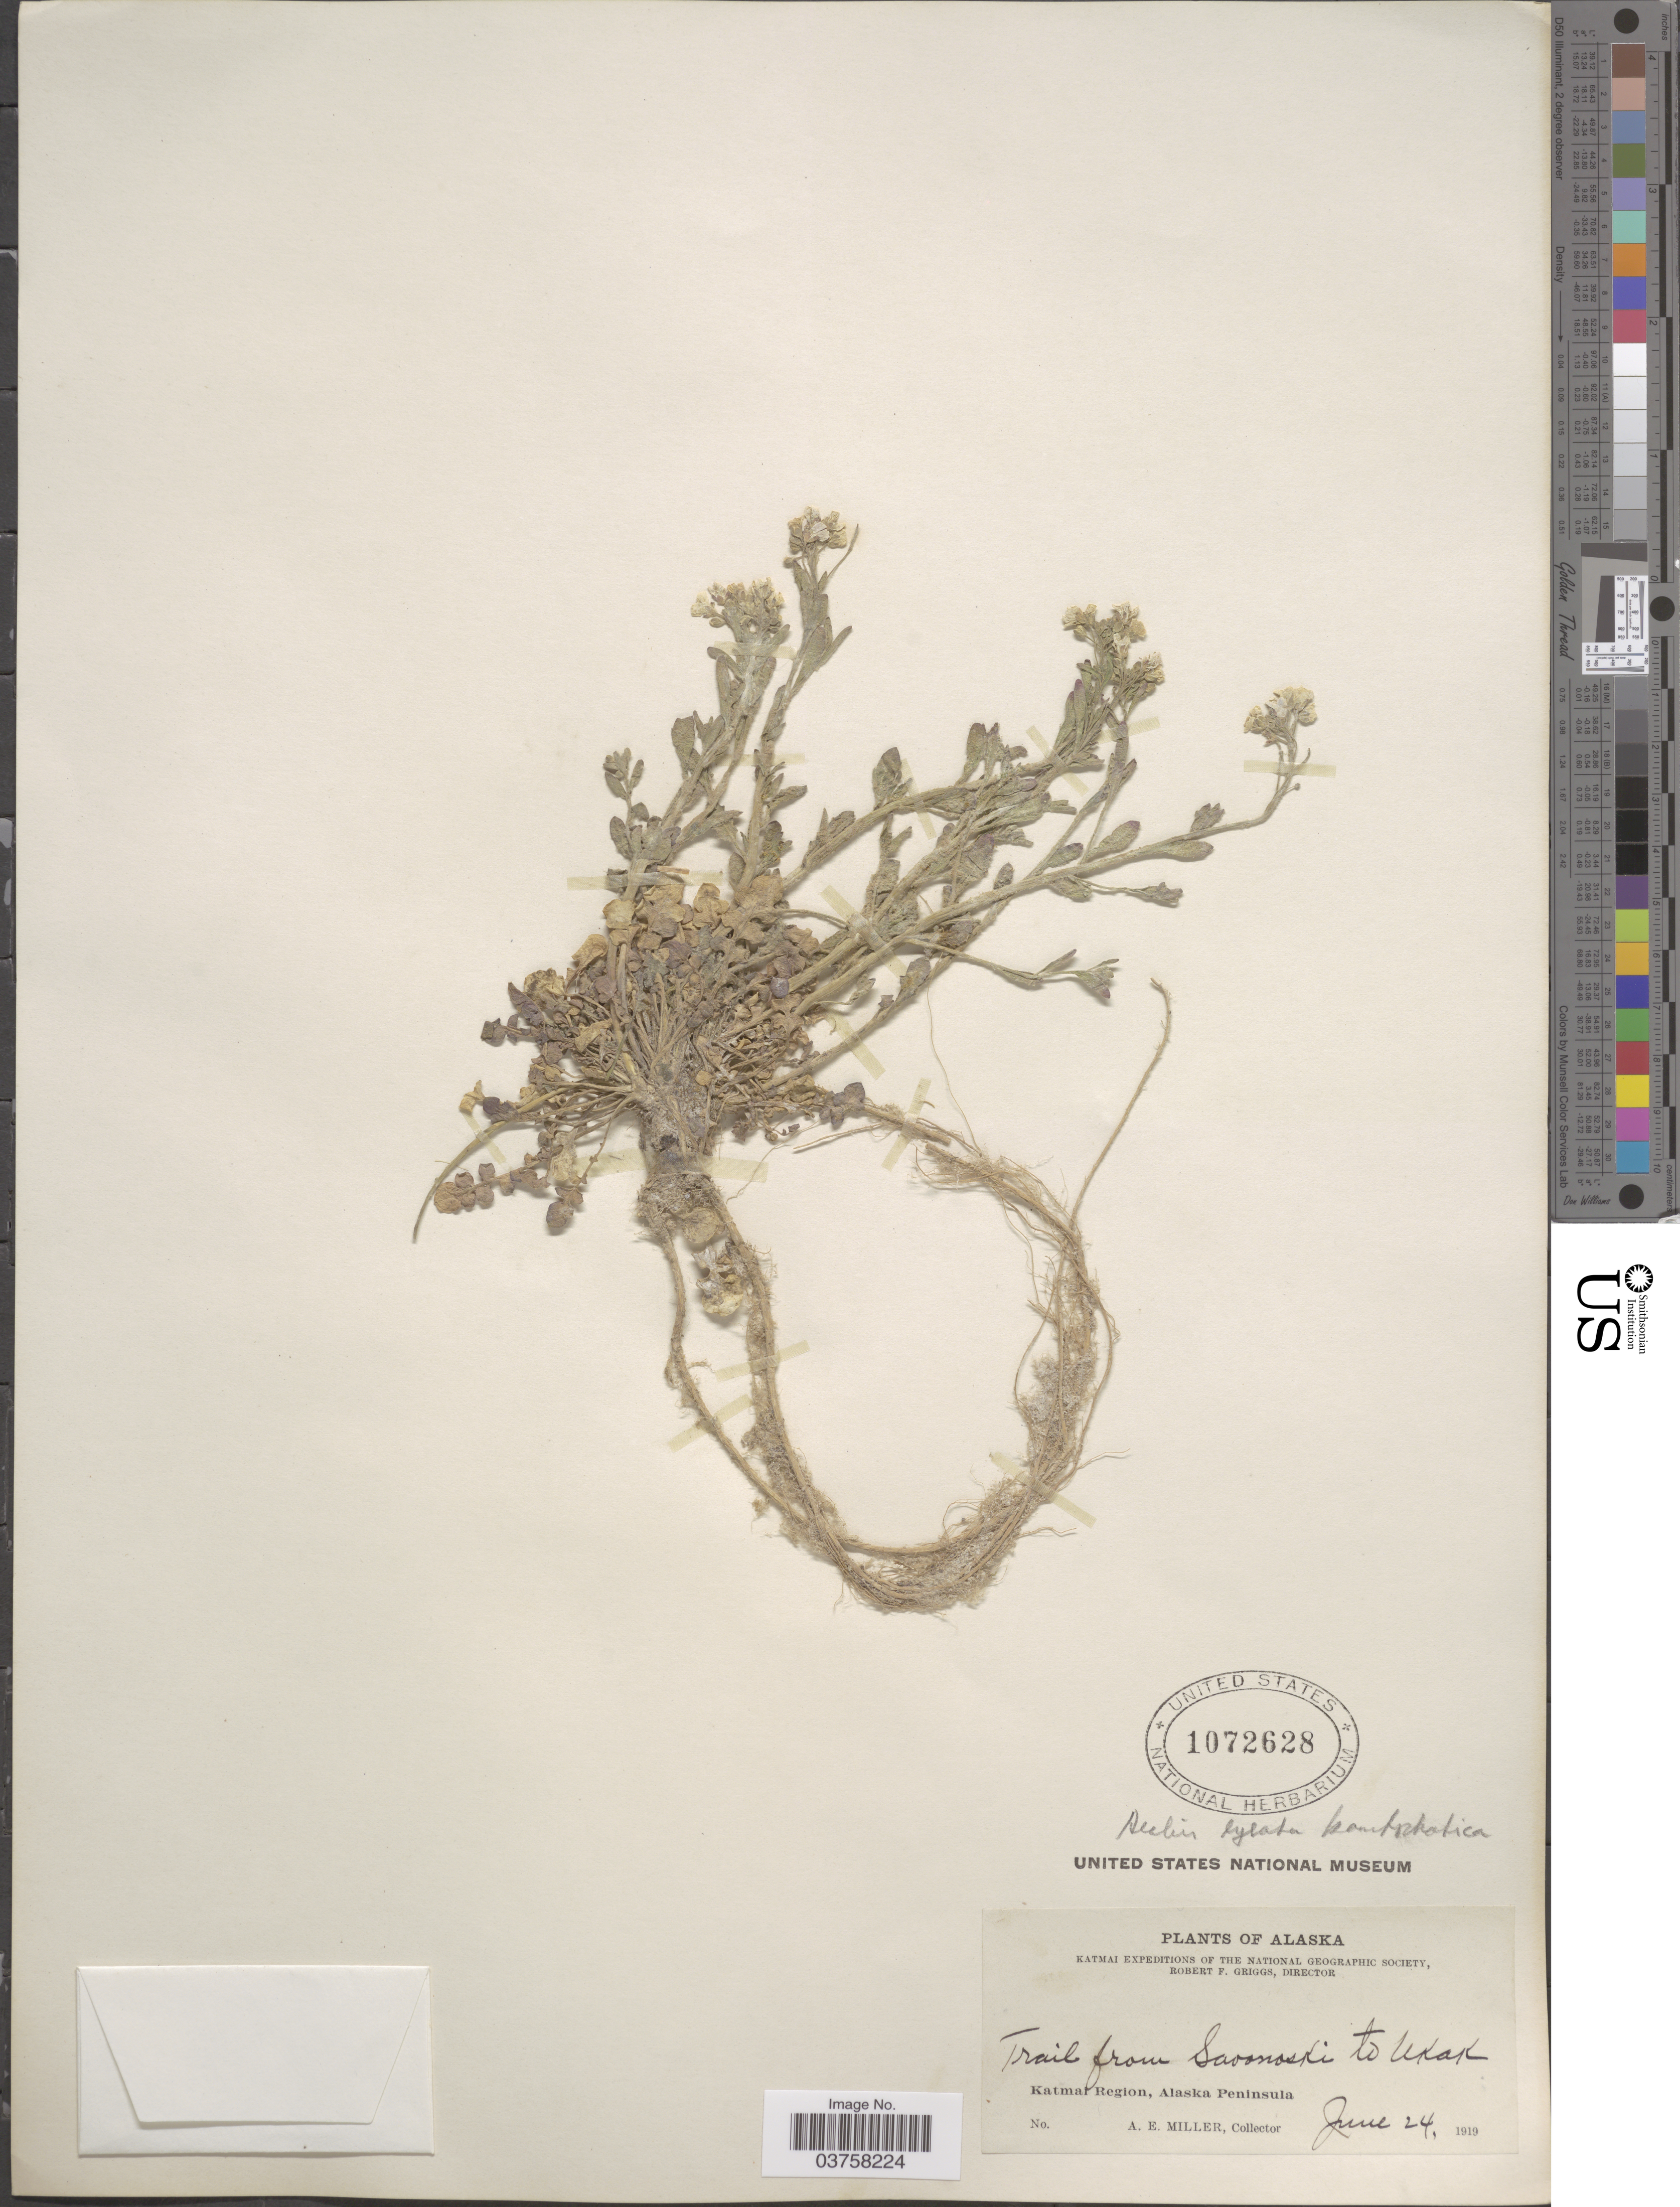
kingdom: Plantae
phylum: Tracheophyta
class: Magnoliopsida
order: Brassicales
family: Brassicaceae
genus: Arabis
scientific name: Arabis lyrata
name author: L.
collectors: A. E. Miller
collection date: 1919-06-24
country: United States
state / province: Alaska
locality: Trail from Savonoski to Ukak. Katmai Region, Alaska Peninsula.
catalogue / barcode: US 1072628